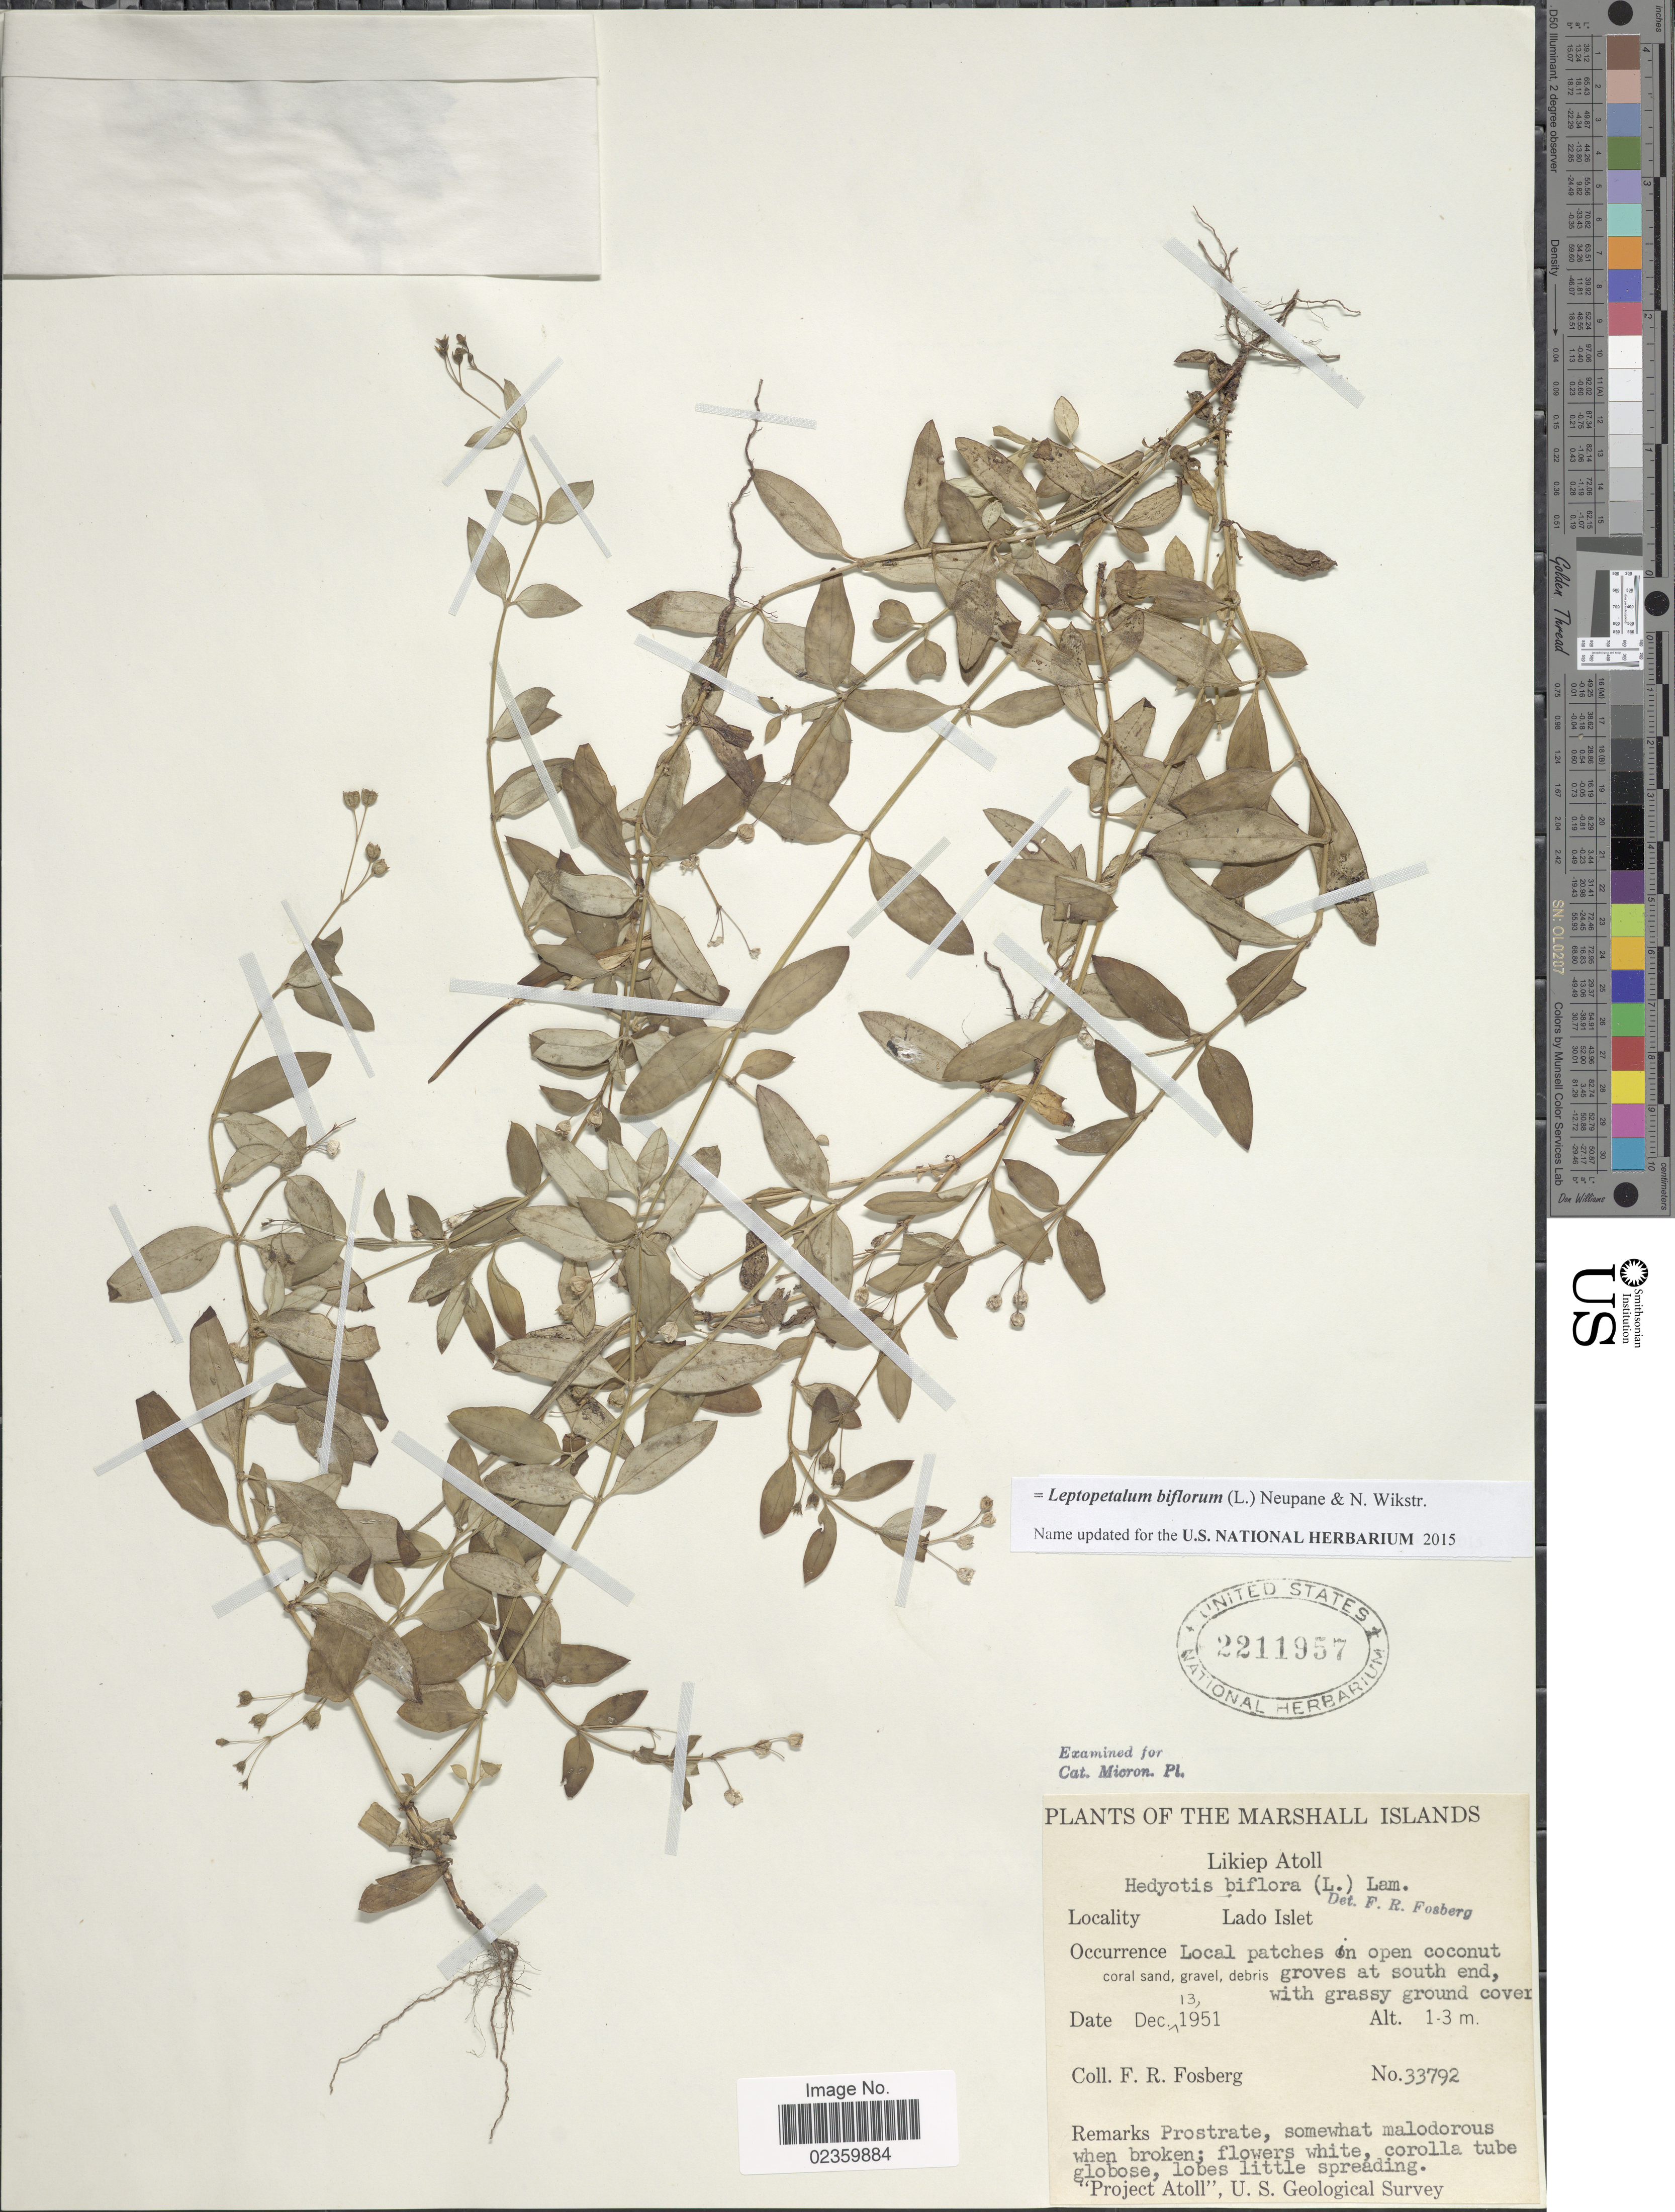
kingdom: Plantae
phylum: Tracheophyta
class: Magnoliopsida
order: Gentianales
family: Rubiaceae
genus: Leptopetalum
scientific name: Leptopetalum biflorum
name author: (L.) Neupane & N. Wikstr.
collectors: F. R. Fosberg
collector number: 33792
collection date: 1951-12-13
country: Marshall Islands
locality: Likiep Atoll. Lado Islet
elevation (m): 1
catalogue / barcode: US 2211957